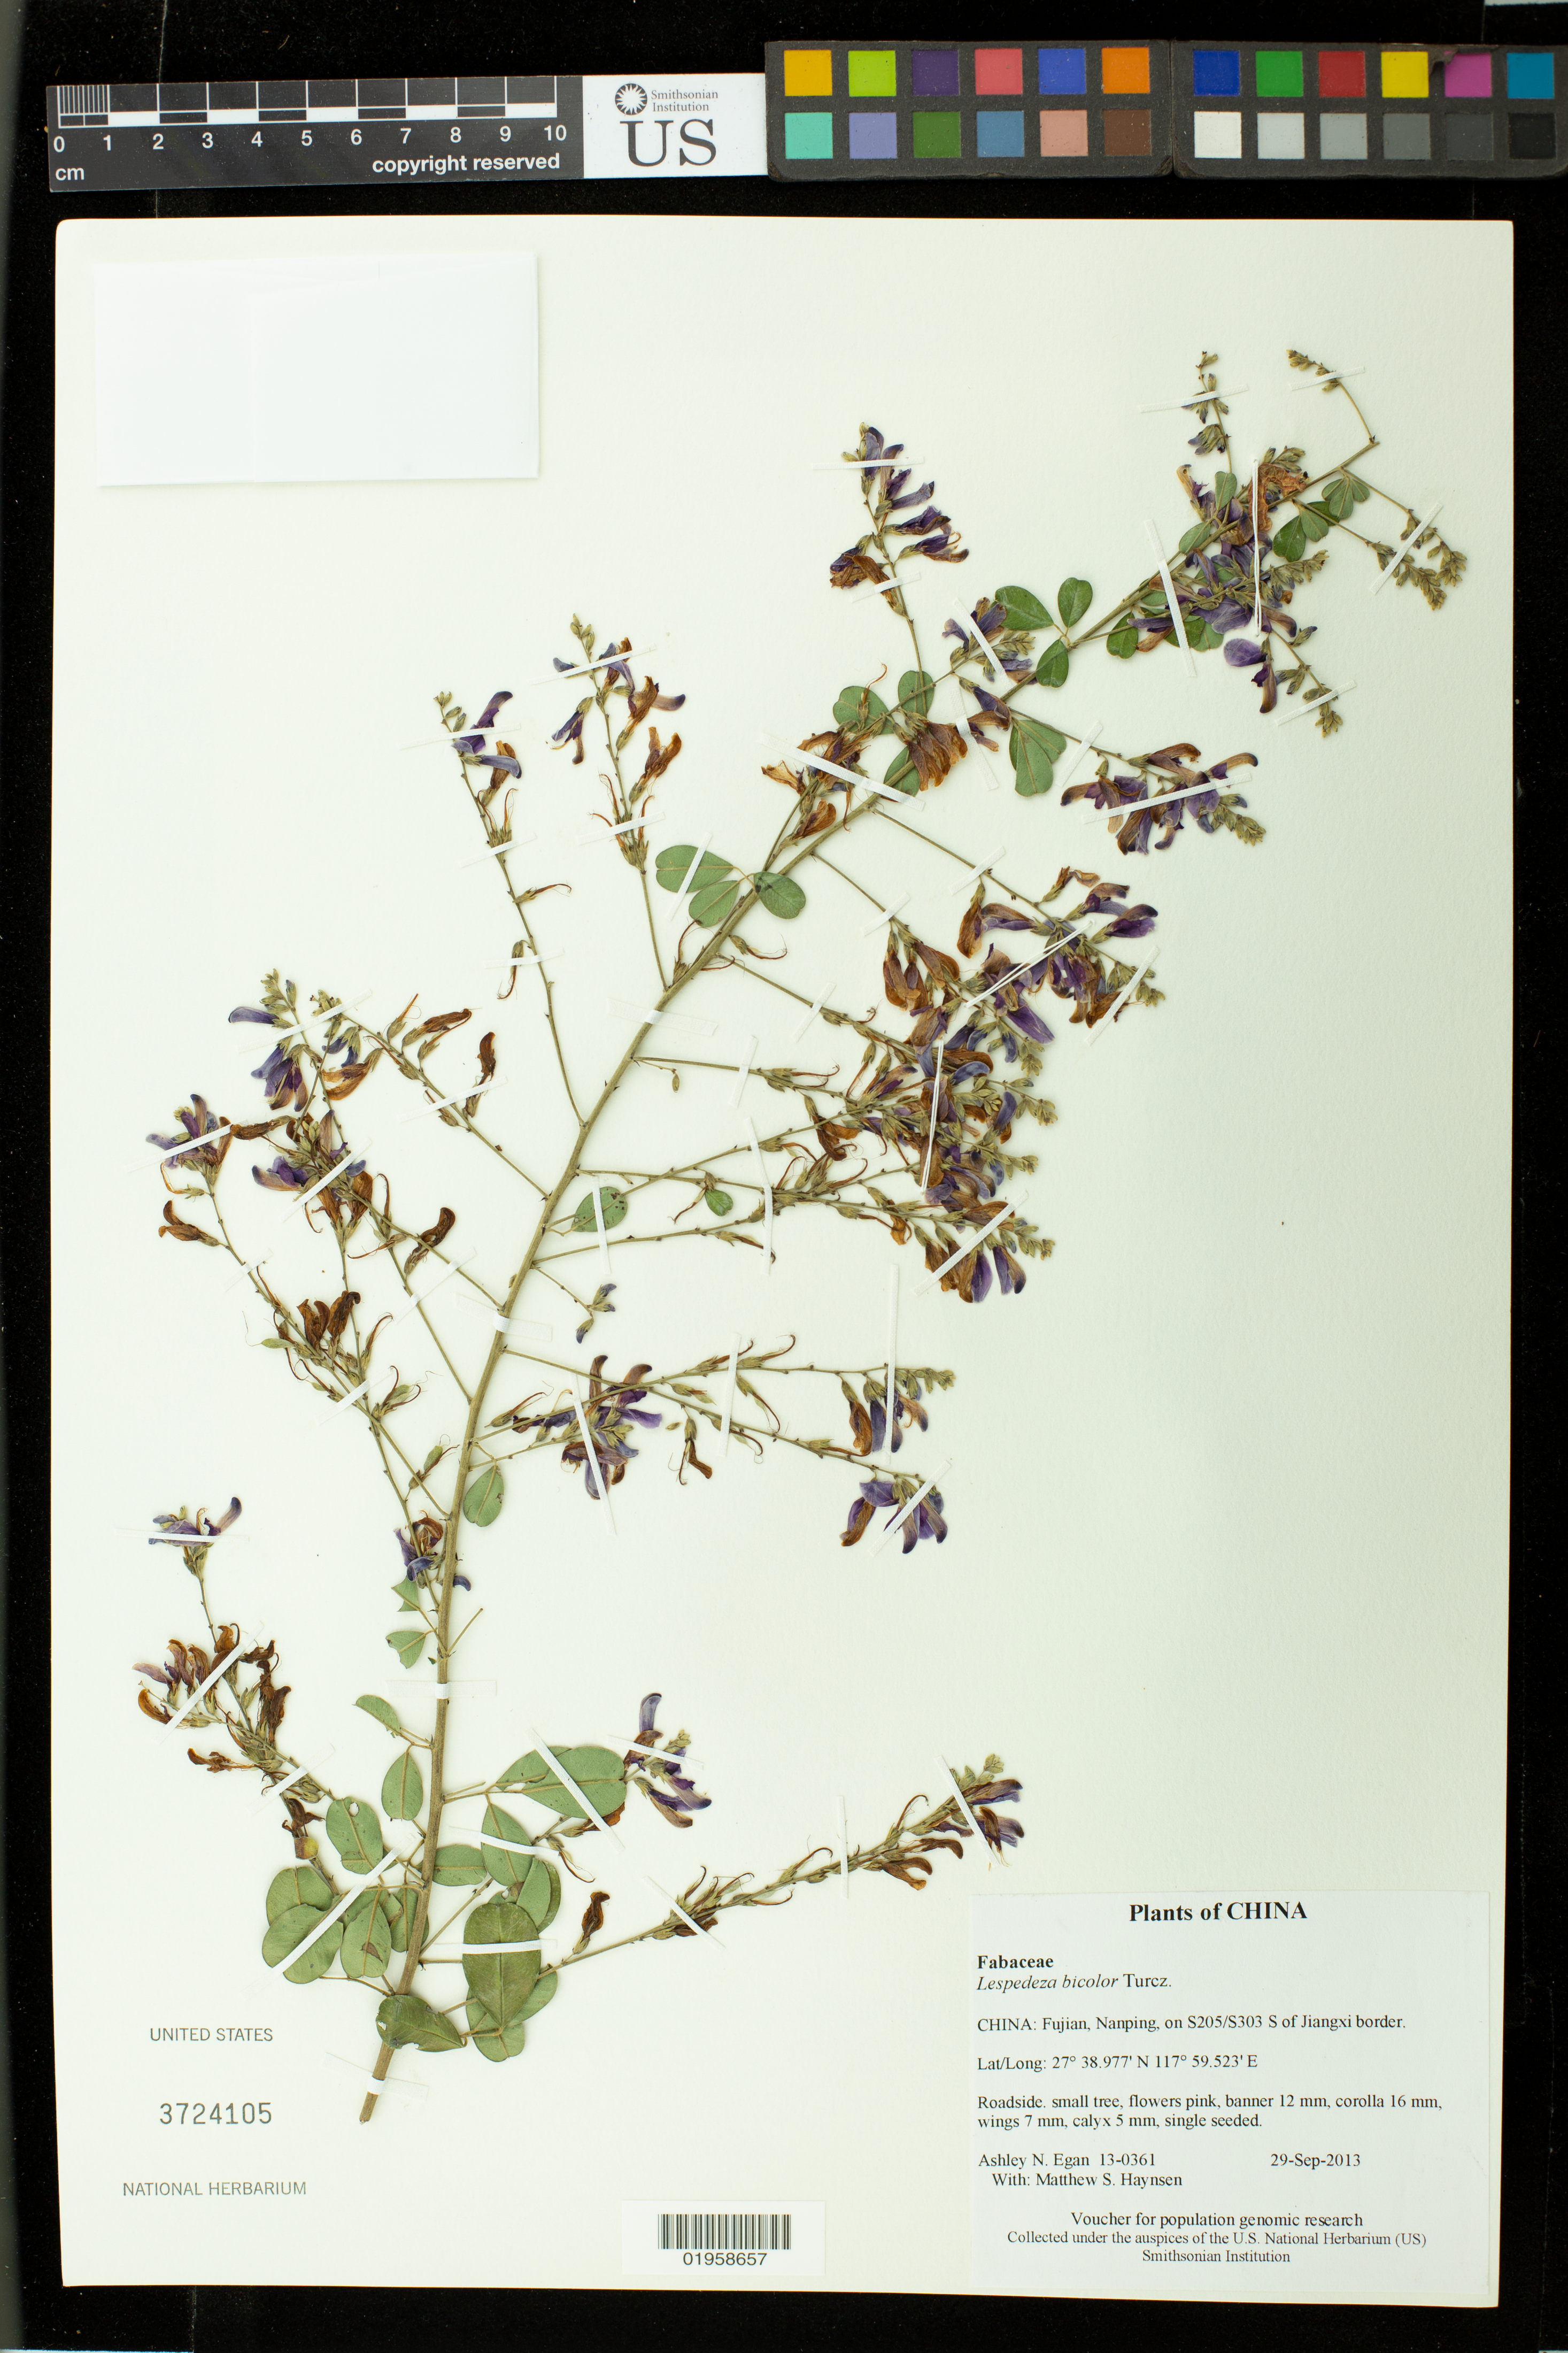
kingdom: Plantae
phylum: Tracheophyta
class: Magnoliopsida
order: Fabales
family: Fabaceae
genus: Lespedeza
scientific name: Lespedeza bicolor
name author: Turcz.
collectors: A. N. Egan & M. Hansen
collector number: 13-0361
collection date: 2013-09-29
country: China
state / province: Fujian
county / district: Nanping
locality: on S205/S303 S of Jiangx border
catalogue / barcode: US 3724105